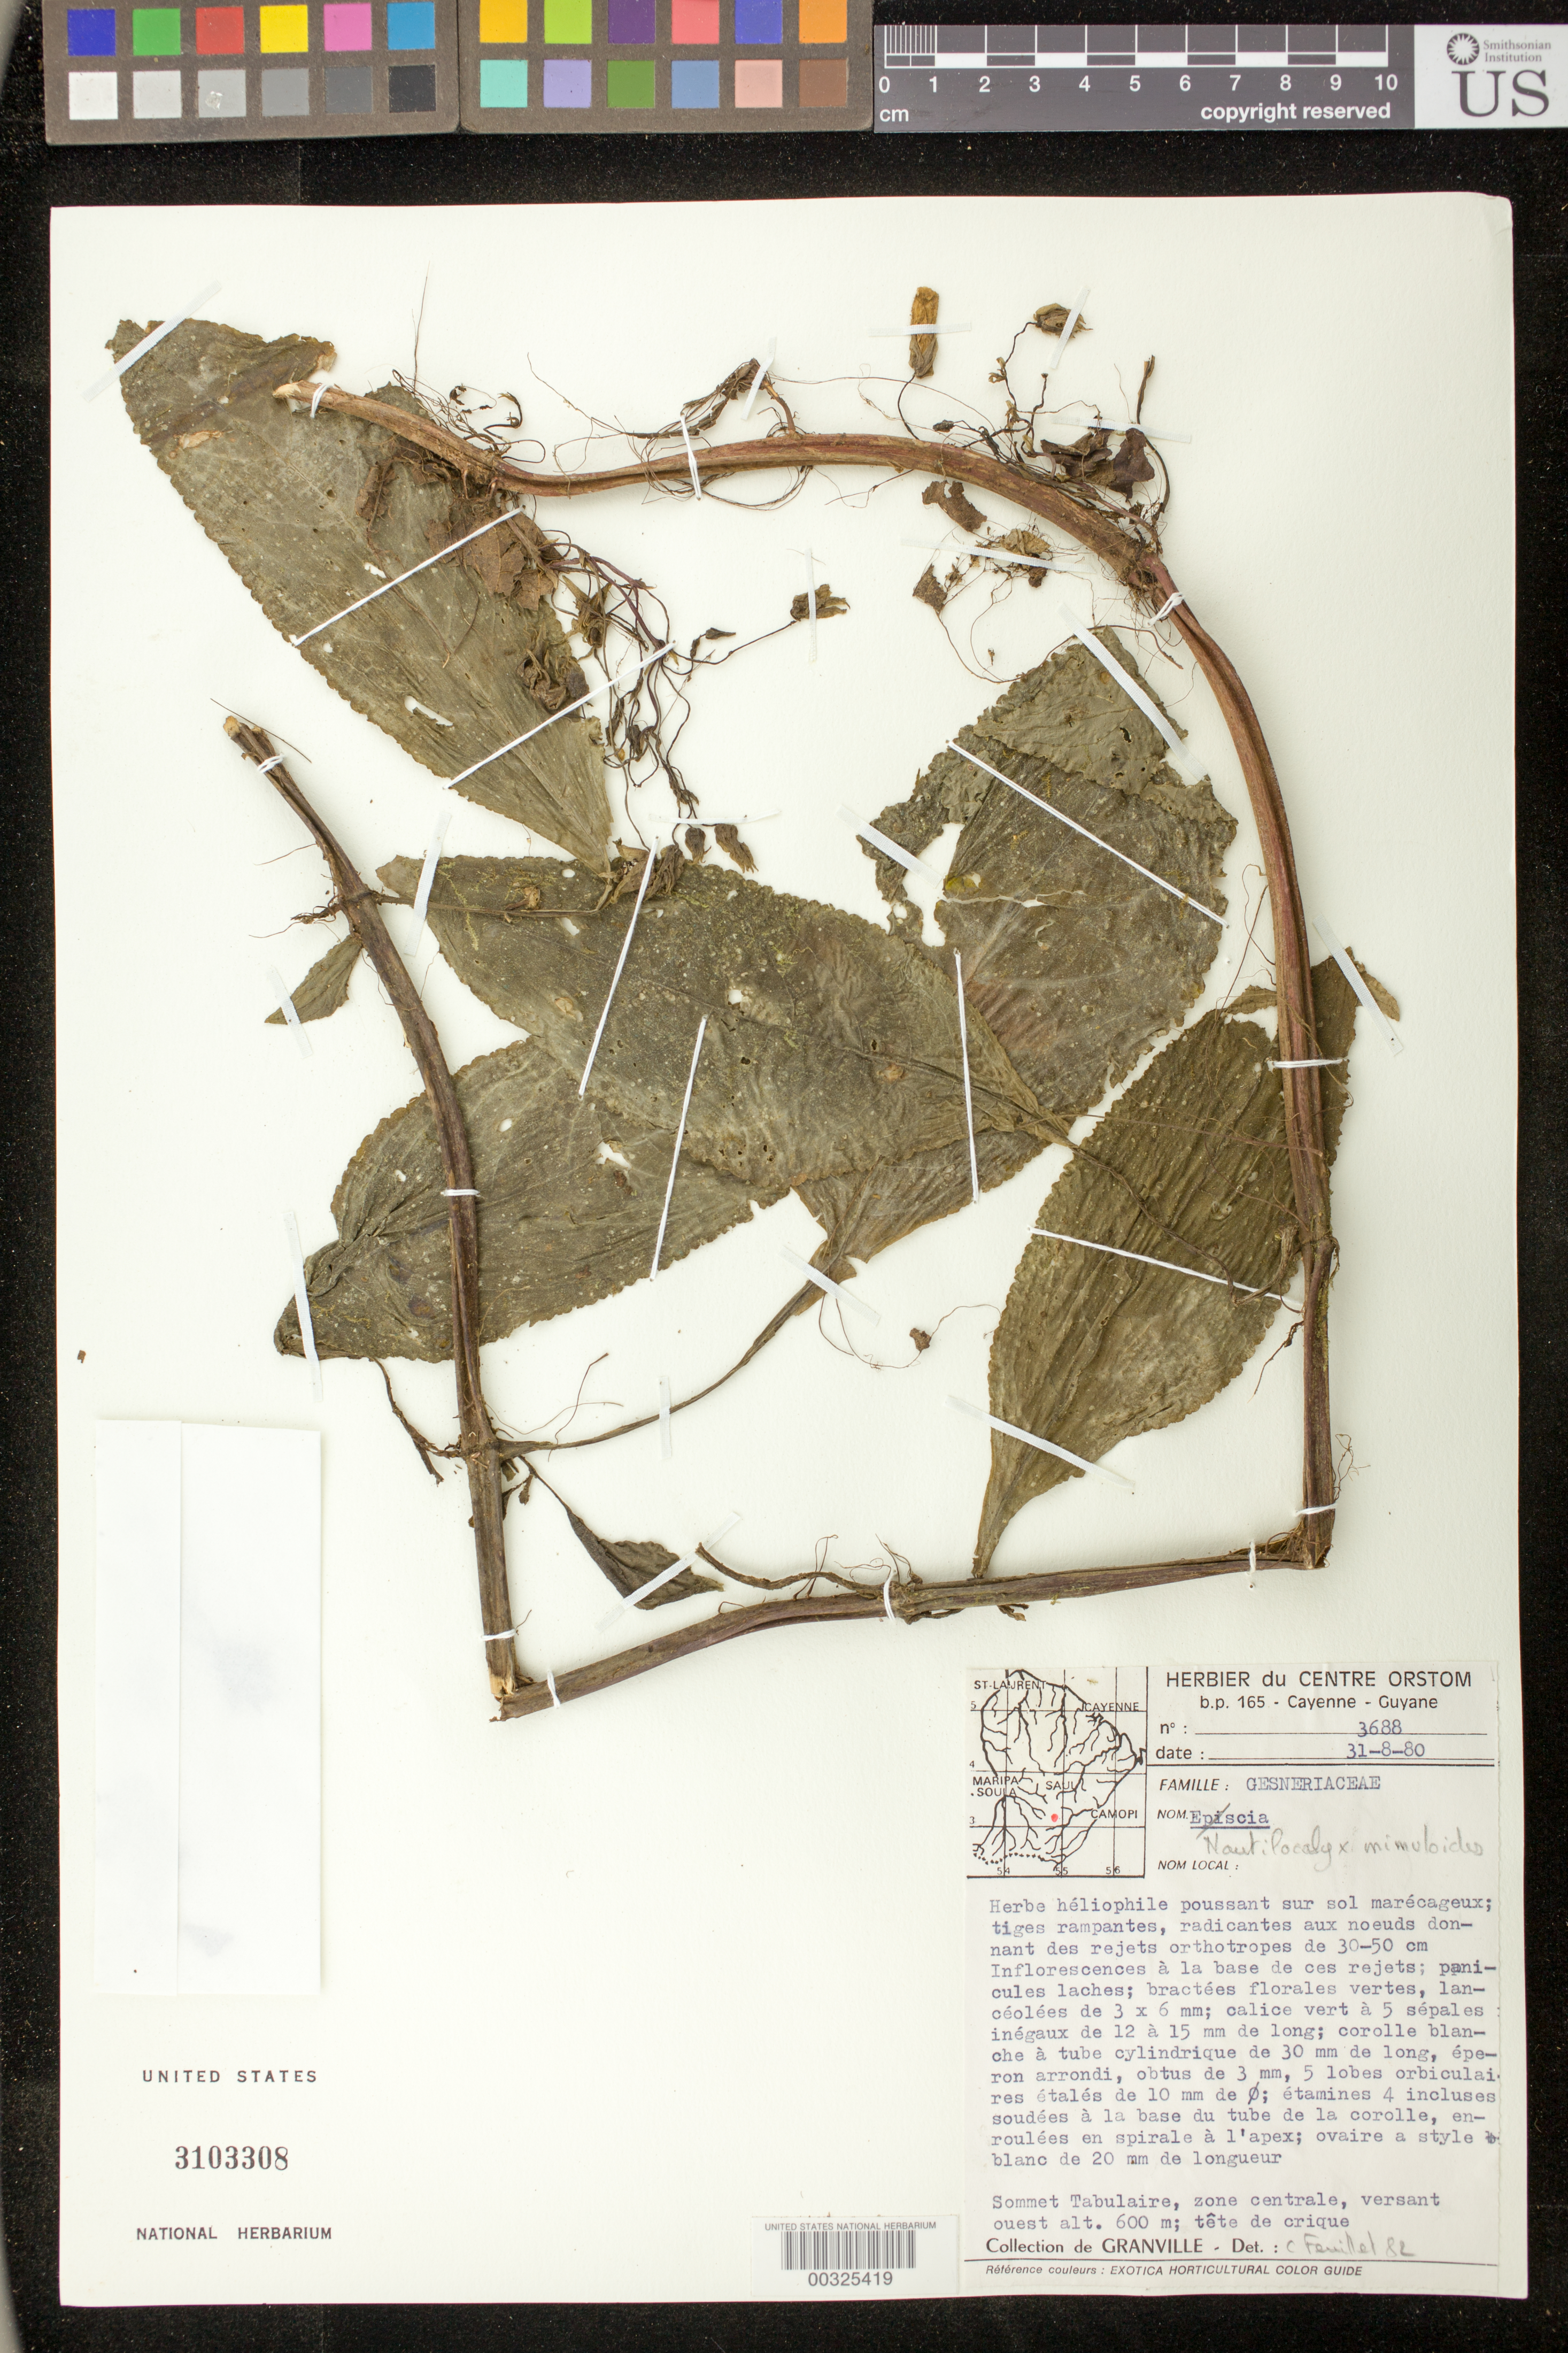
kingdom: Plantae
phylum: Tracheophyta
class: Magnoliopsida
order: Lamiales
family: Gesneriaceae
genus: Nautilocalyx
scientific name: Nautilocalyx mimuloides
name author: (Benth.) C.V. Morton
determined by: Skog, Laurence E.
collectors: J.-J. de Granville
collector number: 3688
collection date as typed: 31 Aug 1980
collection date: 1980-08-31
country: French Guiana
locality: Sommet Tabulaire, zone centrale, versant ouest, tête de crique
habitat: poussant sur sol marécageux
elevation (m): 600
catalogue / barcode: US 3103308